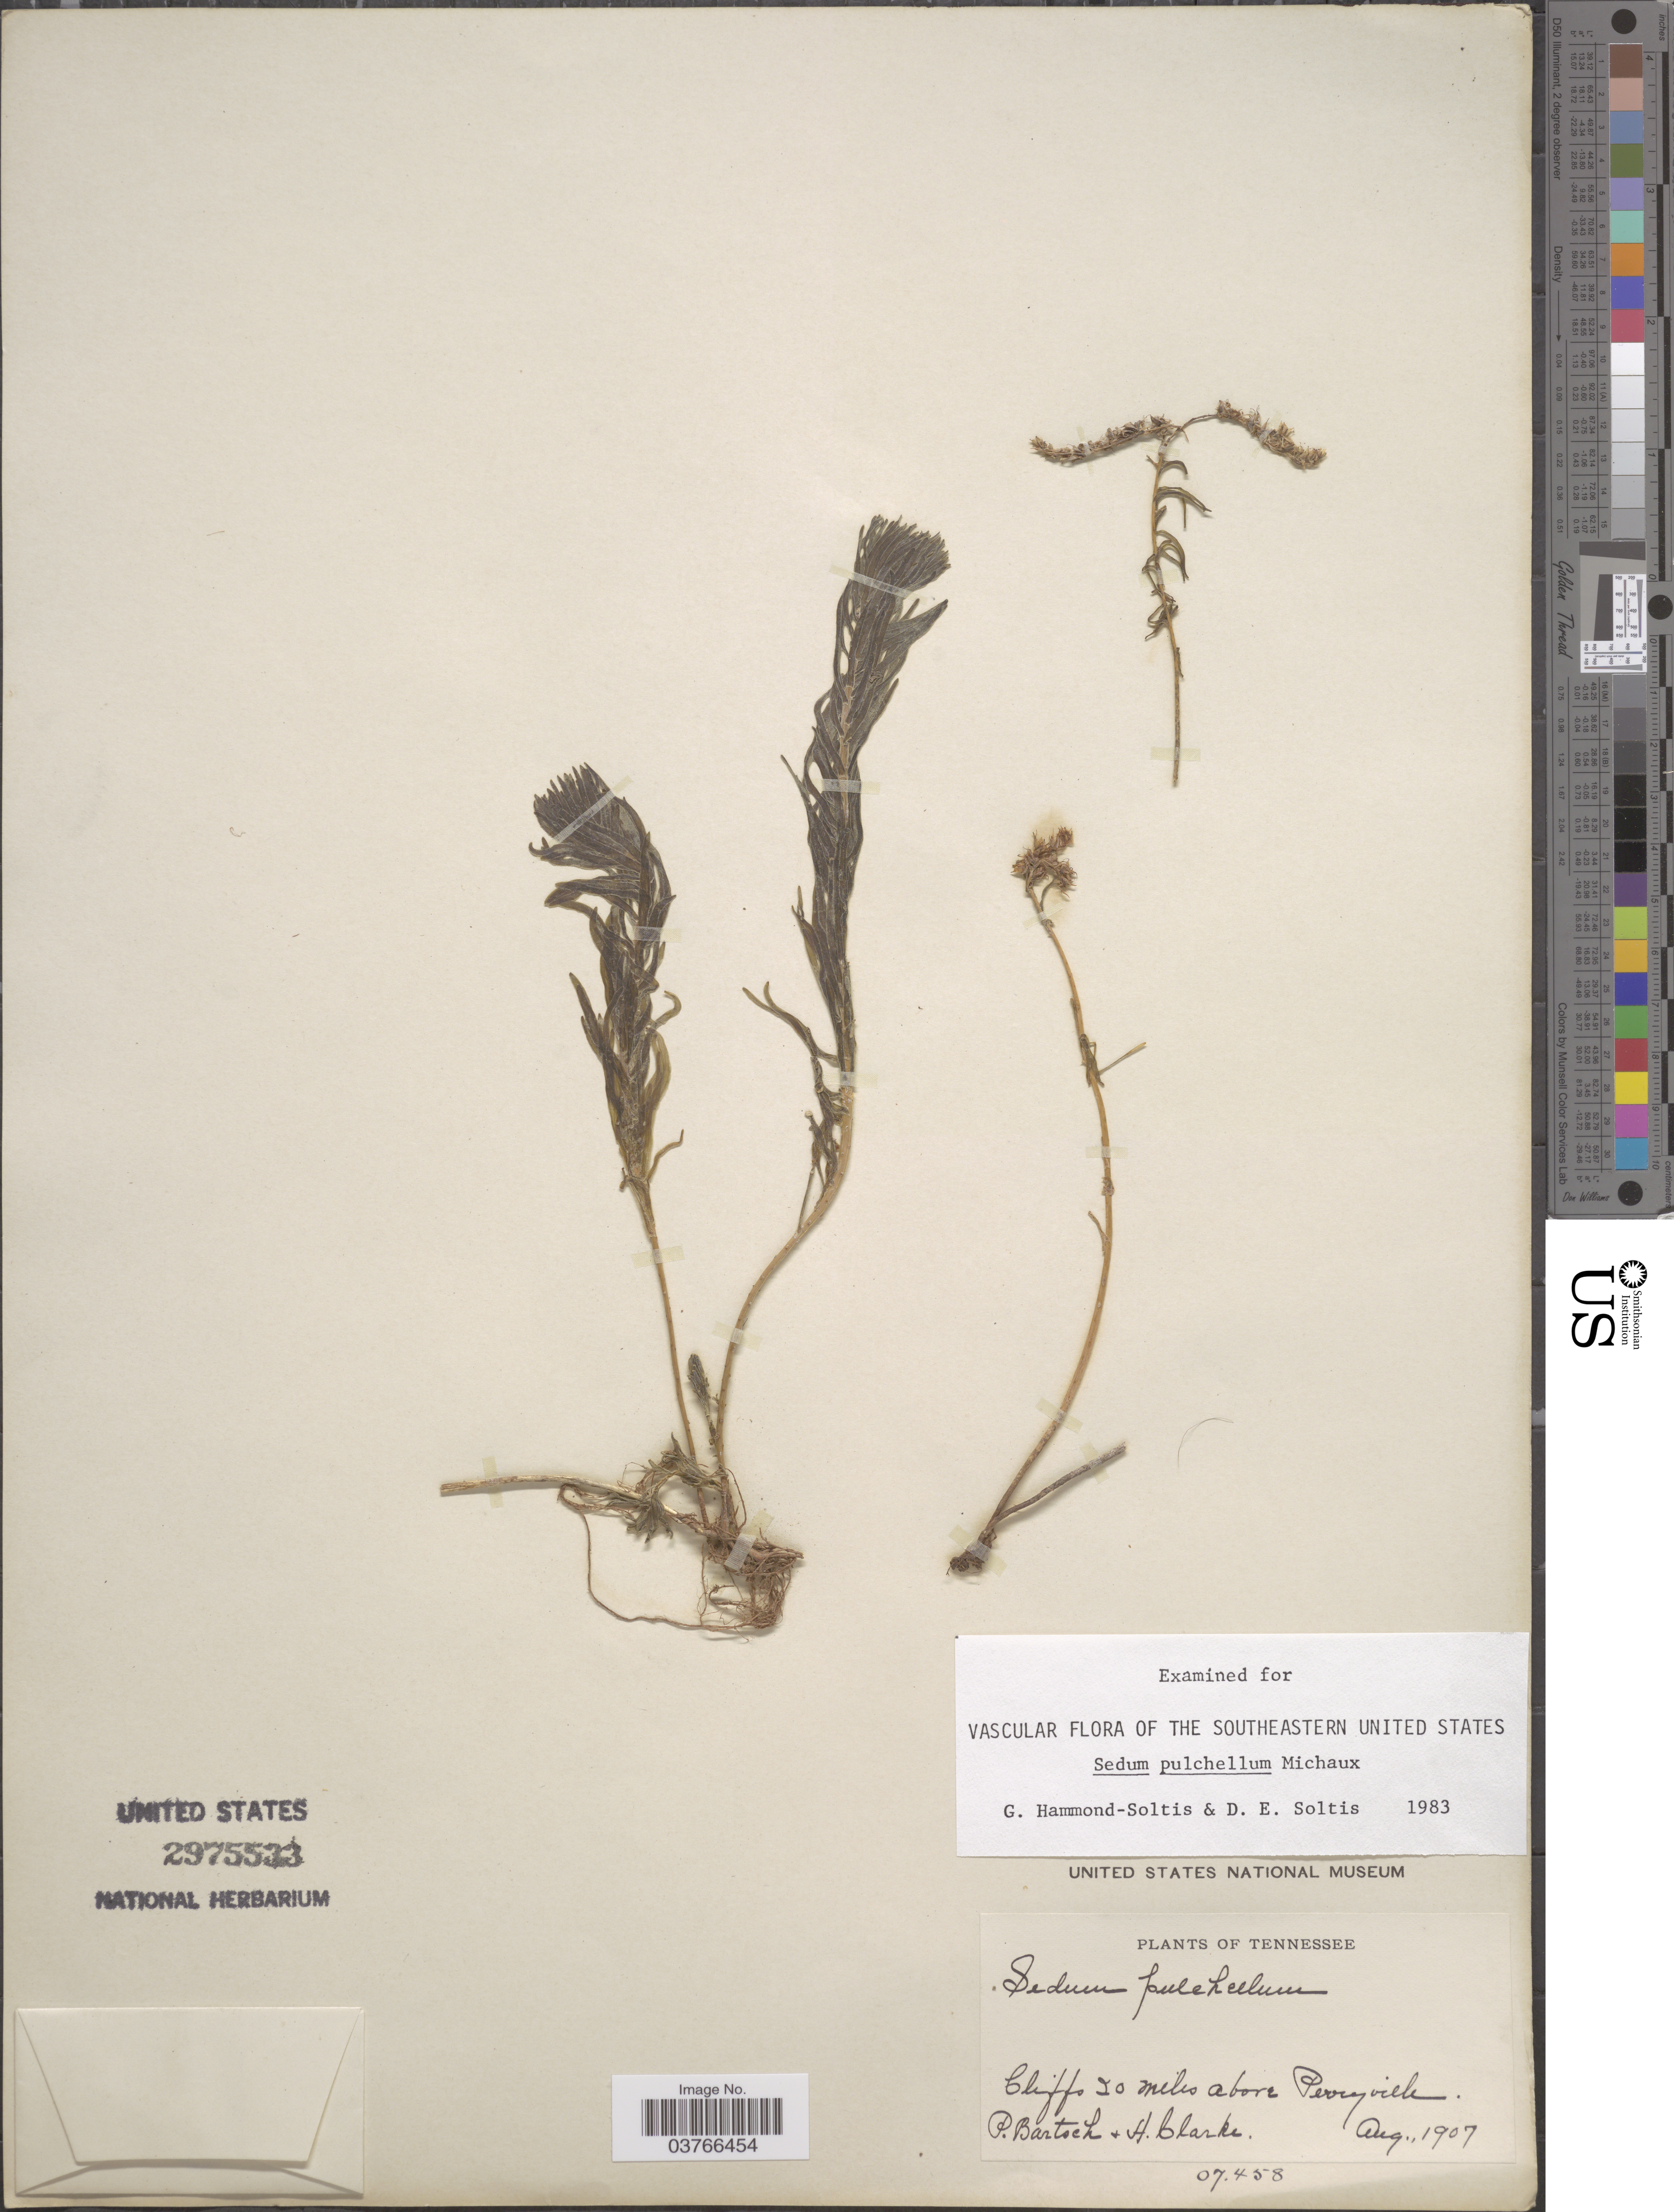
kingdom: Plantae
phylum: Tracheophyta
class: Magnoliopsida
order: Saxifragales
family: Crassulaceae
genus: Sedum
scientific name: Sedum pulchellum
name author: Michx.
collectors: P. Bartsch & H. D. Clarke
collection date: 1907-08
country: United States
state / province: Tennessee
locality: Cliffs 20 miles above Perryville.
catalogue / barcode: US 2975533